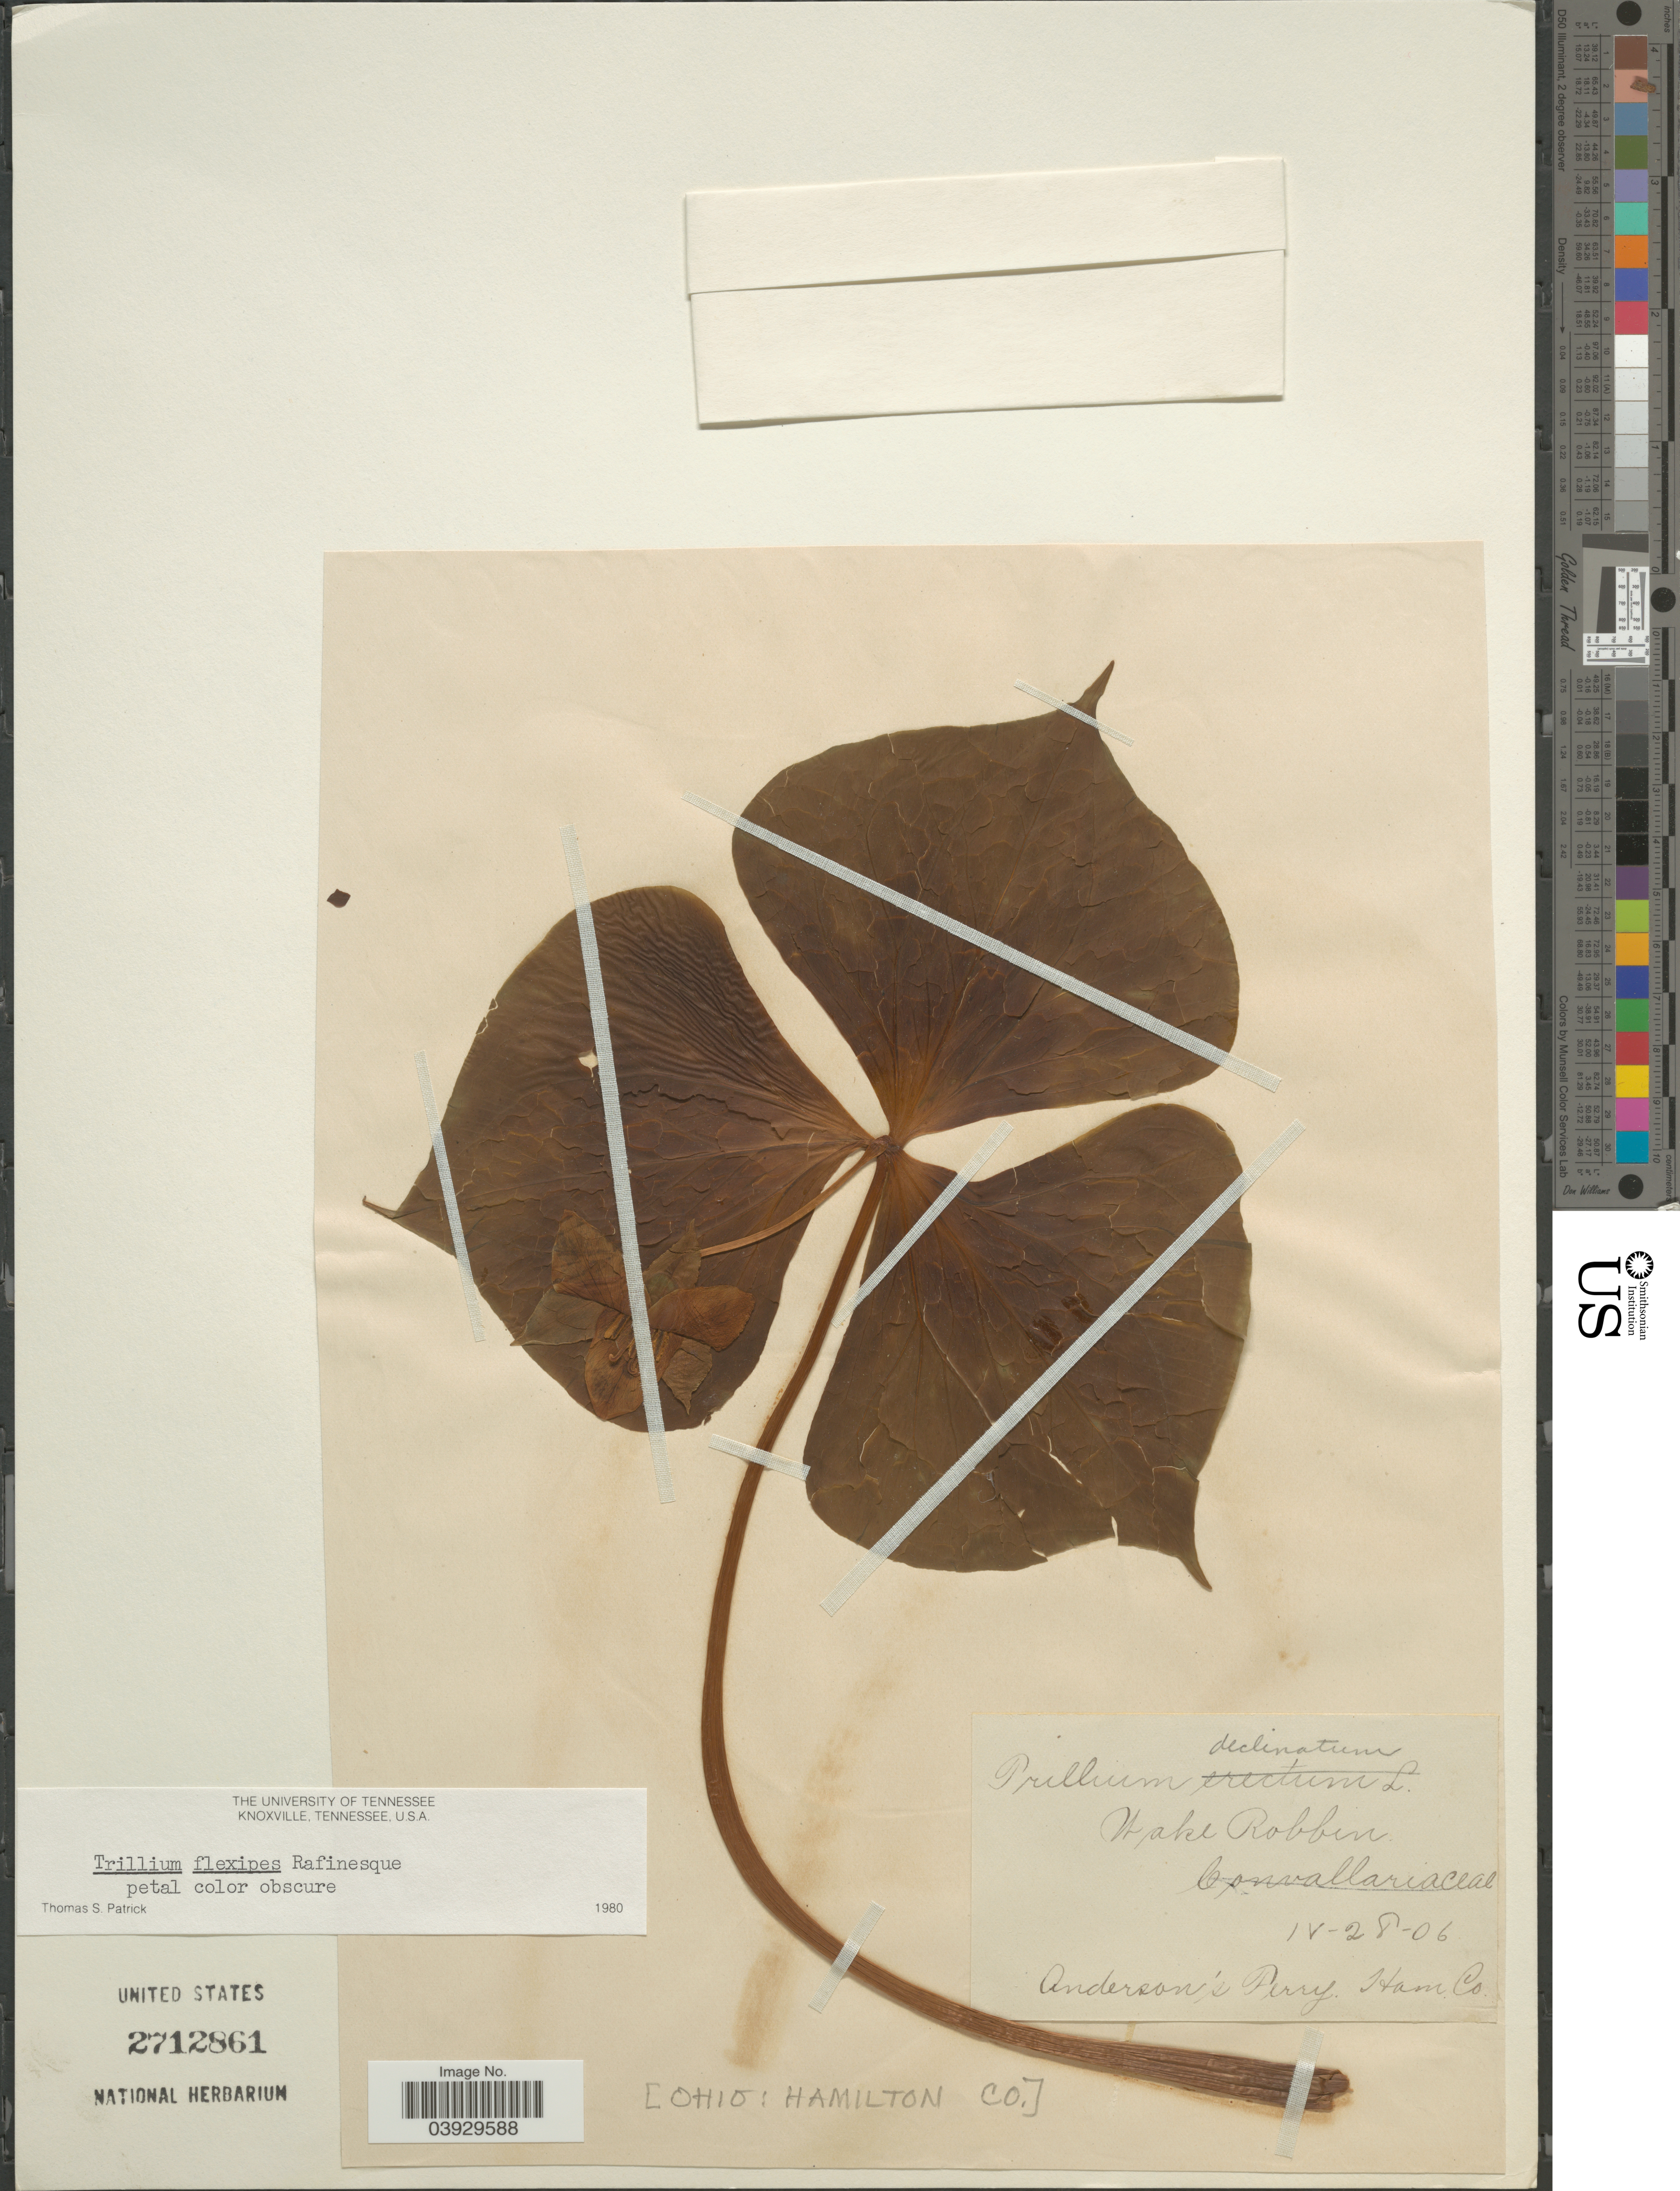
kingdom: Plantae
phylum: Tracheophyta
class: Liliopsida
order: Liliales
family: Melanthiaceae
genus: Trillium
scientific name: Trillium flexipes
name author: Raf.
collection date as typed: Transcribed d/m/y: 28/4/6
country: United States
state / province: Ohio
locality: Anderson's Ferry. Hamilton Co.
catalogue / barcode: US 2712861